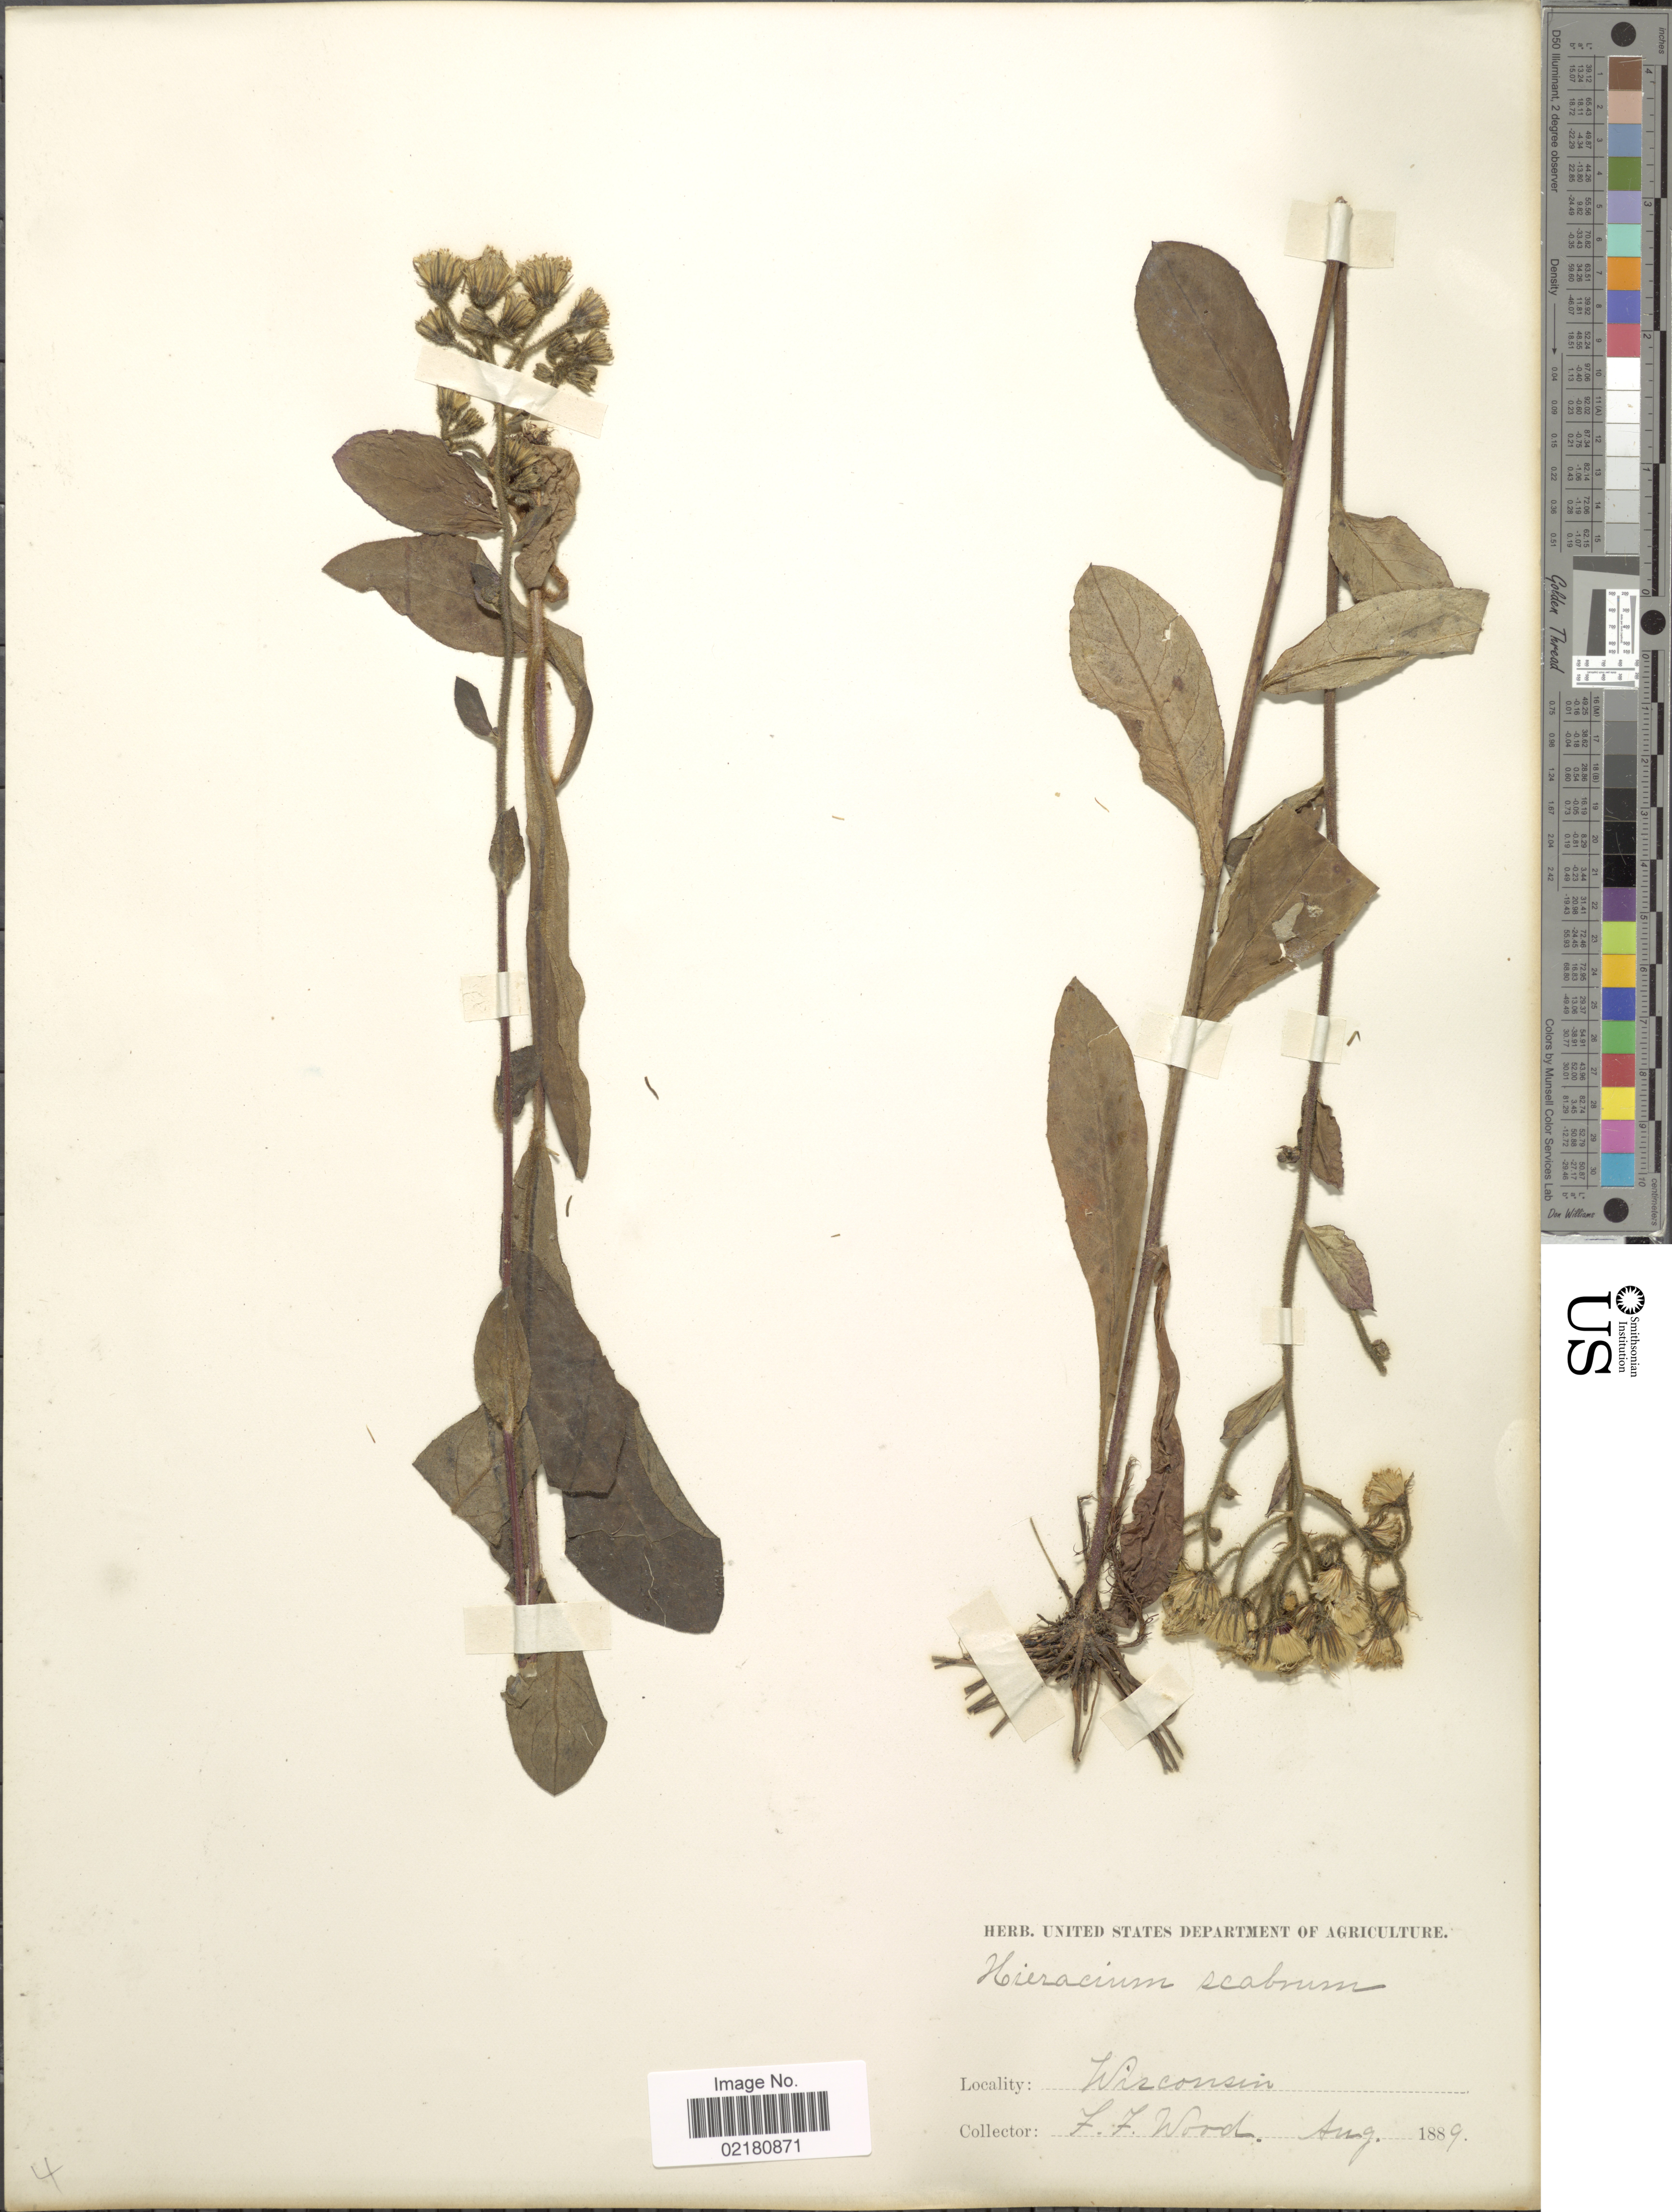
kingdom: Plantae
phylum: Tracheophyta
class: Magnoliopsida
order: Asterales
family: Asteraceae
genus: Pilosella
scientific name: Pilosella verruculata subsp. verruculata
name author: (Link) Soják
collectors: F. Wood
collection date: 1889-08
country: United States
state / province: Wisconsin